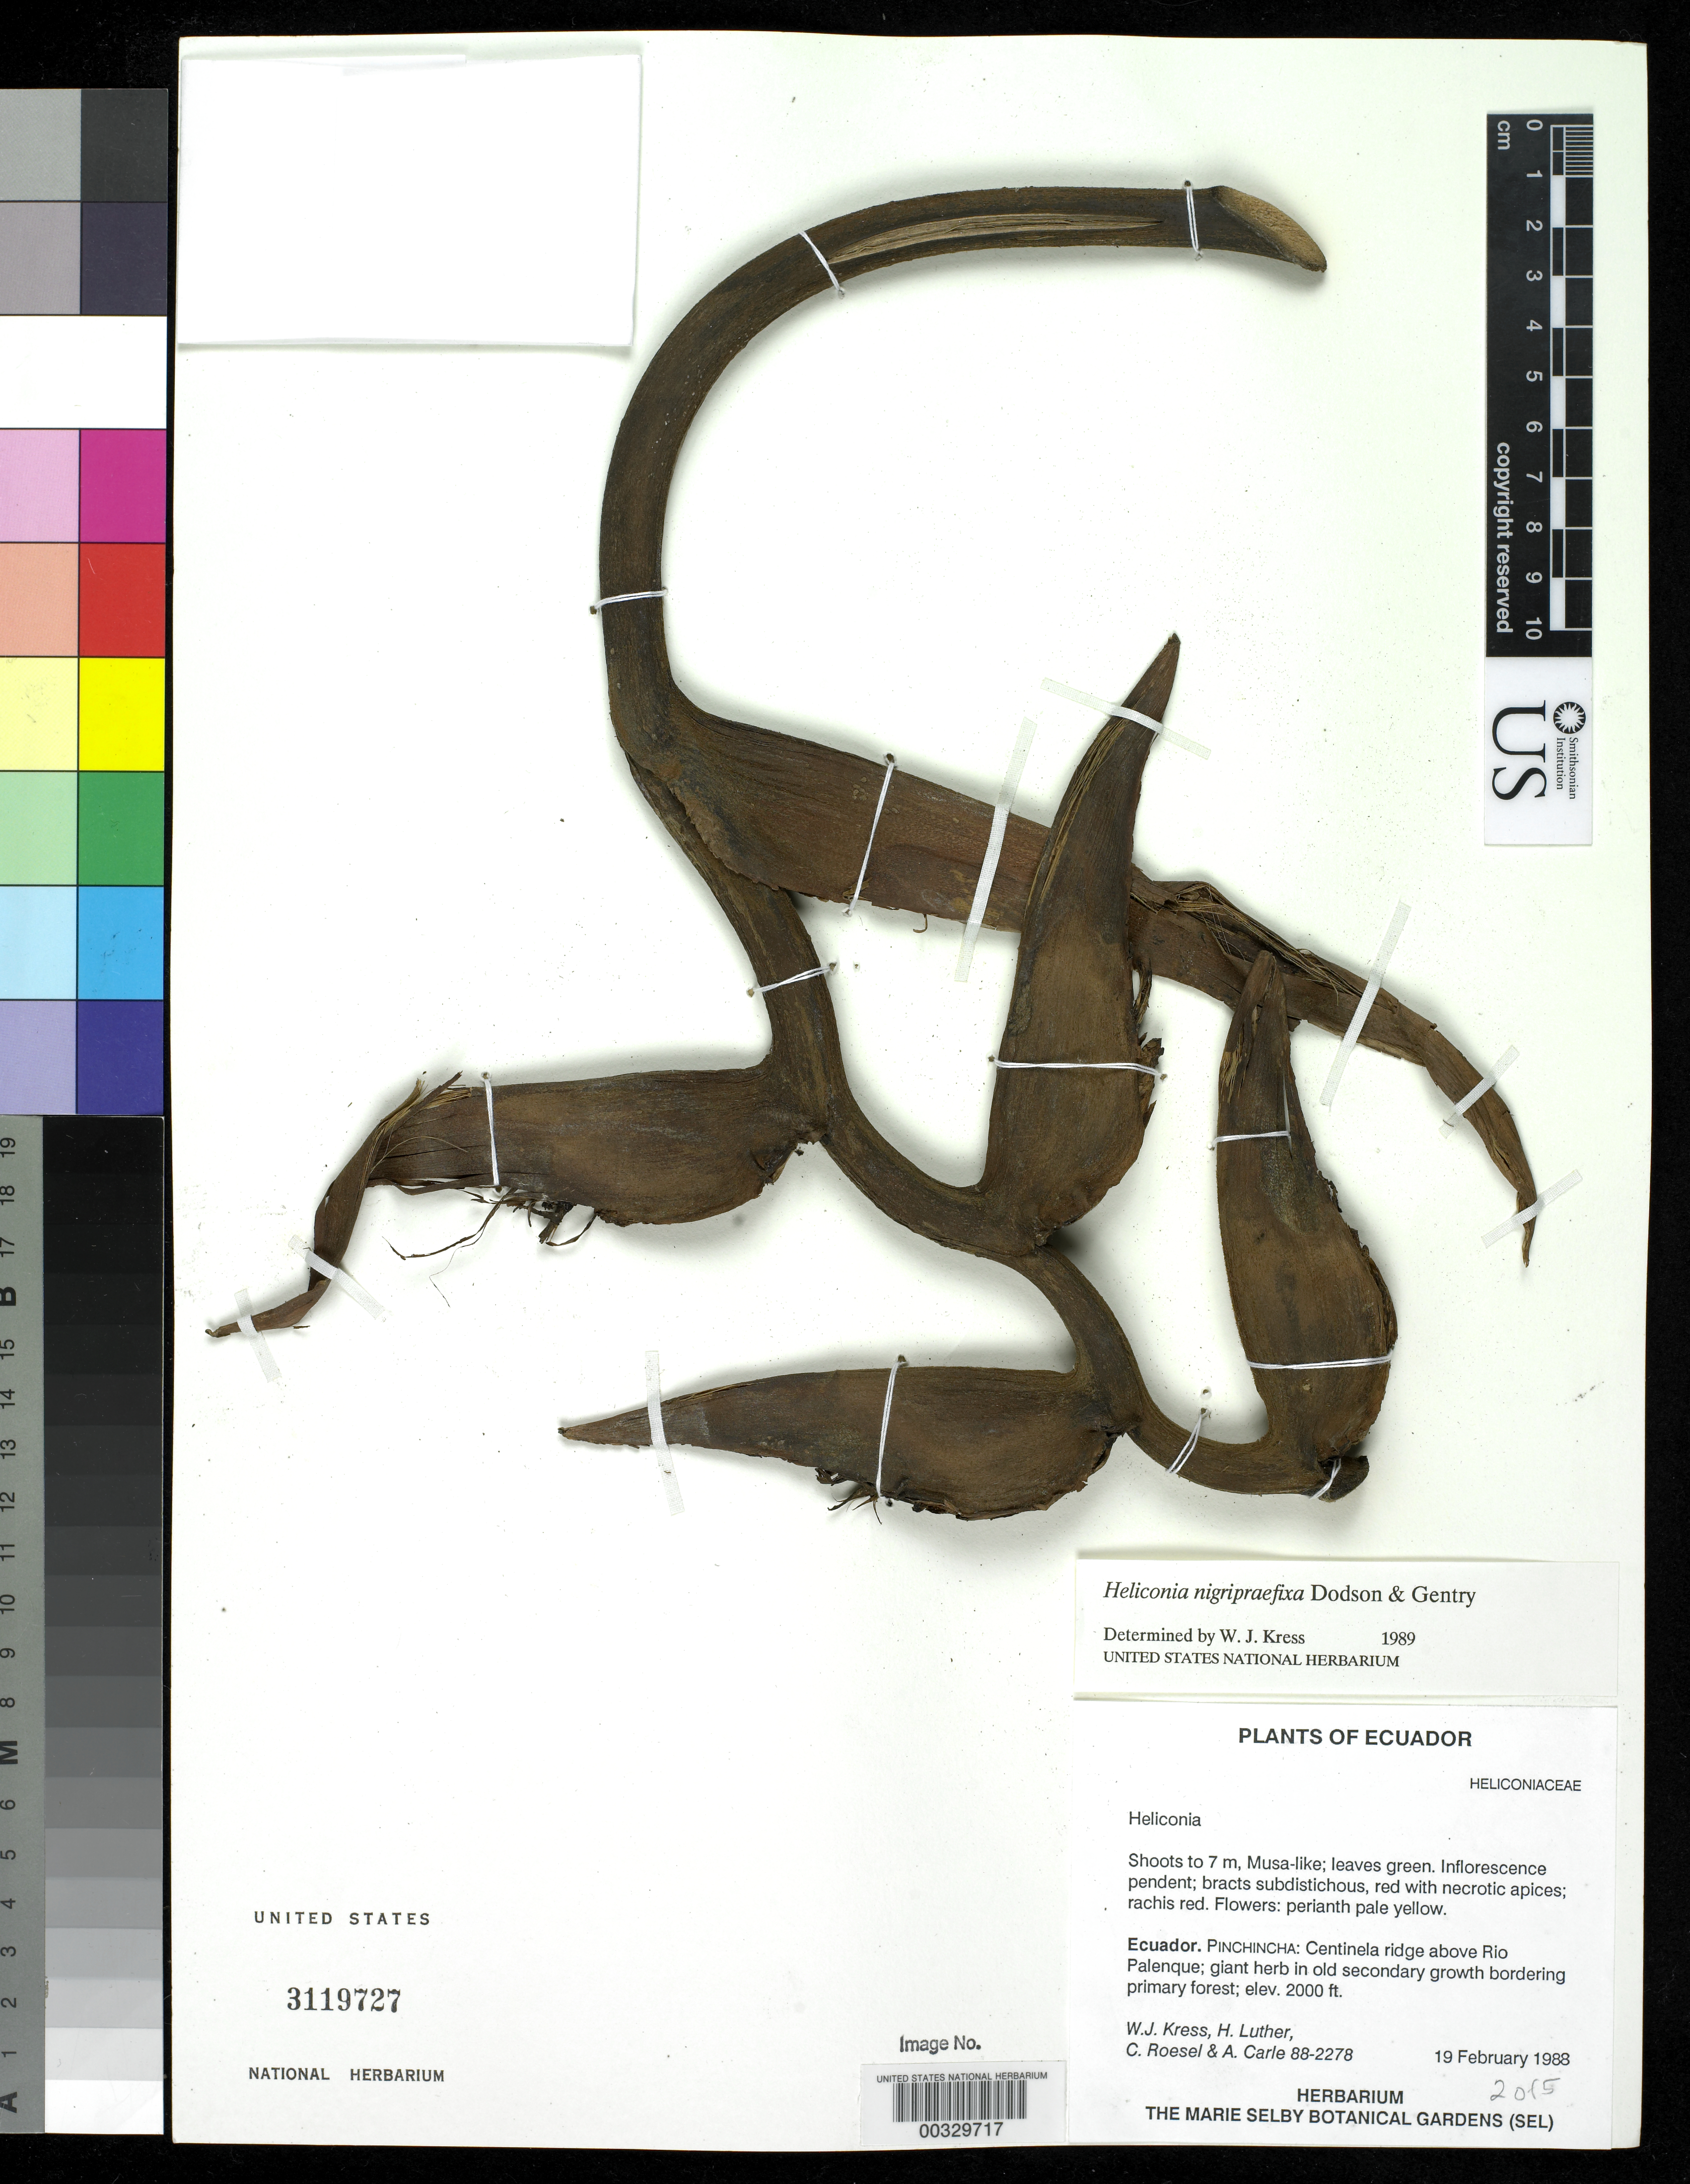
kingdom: Plantae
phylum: Tracheophyta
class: Liliopsida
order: Zingiberales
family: Heliconiaceae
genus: Heliconia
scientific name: Heliconia nigripraefixa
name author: Dodson & Gentry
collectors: W. J. Kress, Harry E. Luther, C. S. Roesel & A. Carle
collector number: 88-2278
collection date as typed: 19 Feb 1988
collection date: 1988-02-19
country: Ecuador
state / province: Pichincha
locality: Centinela ridge above Rio palenque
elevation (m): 610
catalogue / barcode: US 3119727